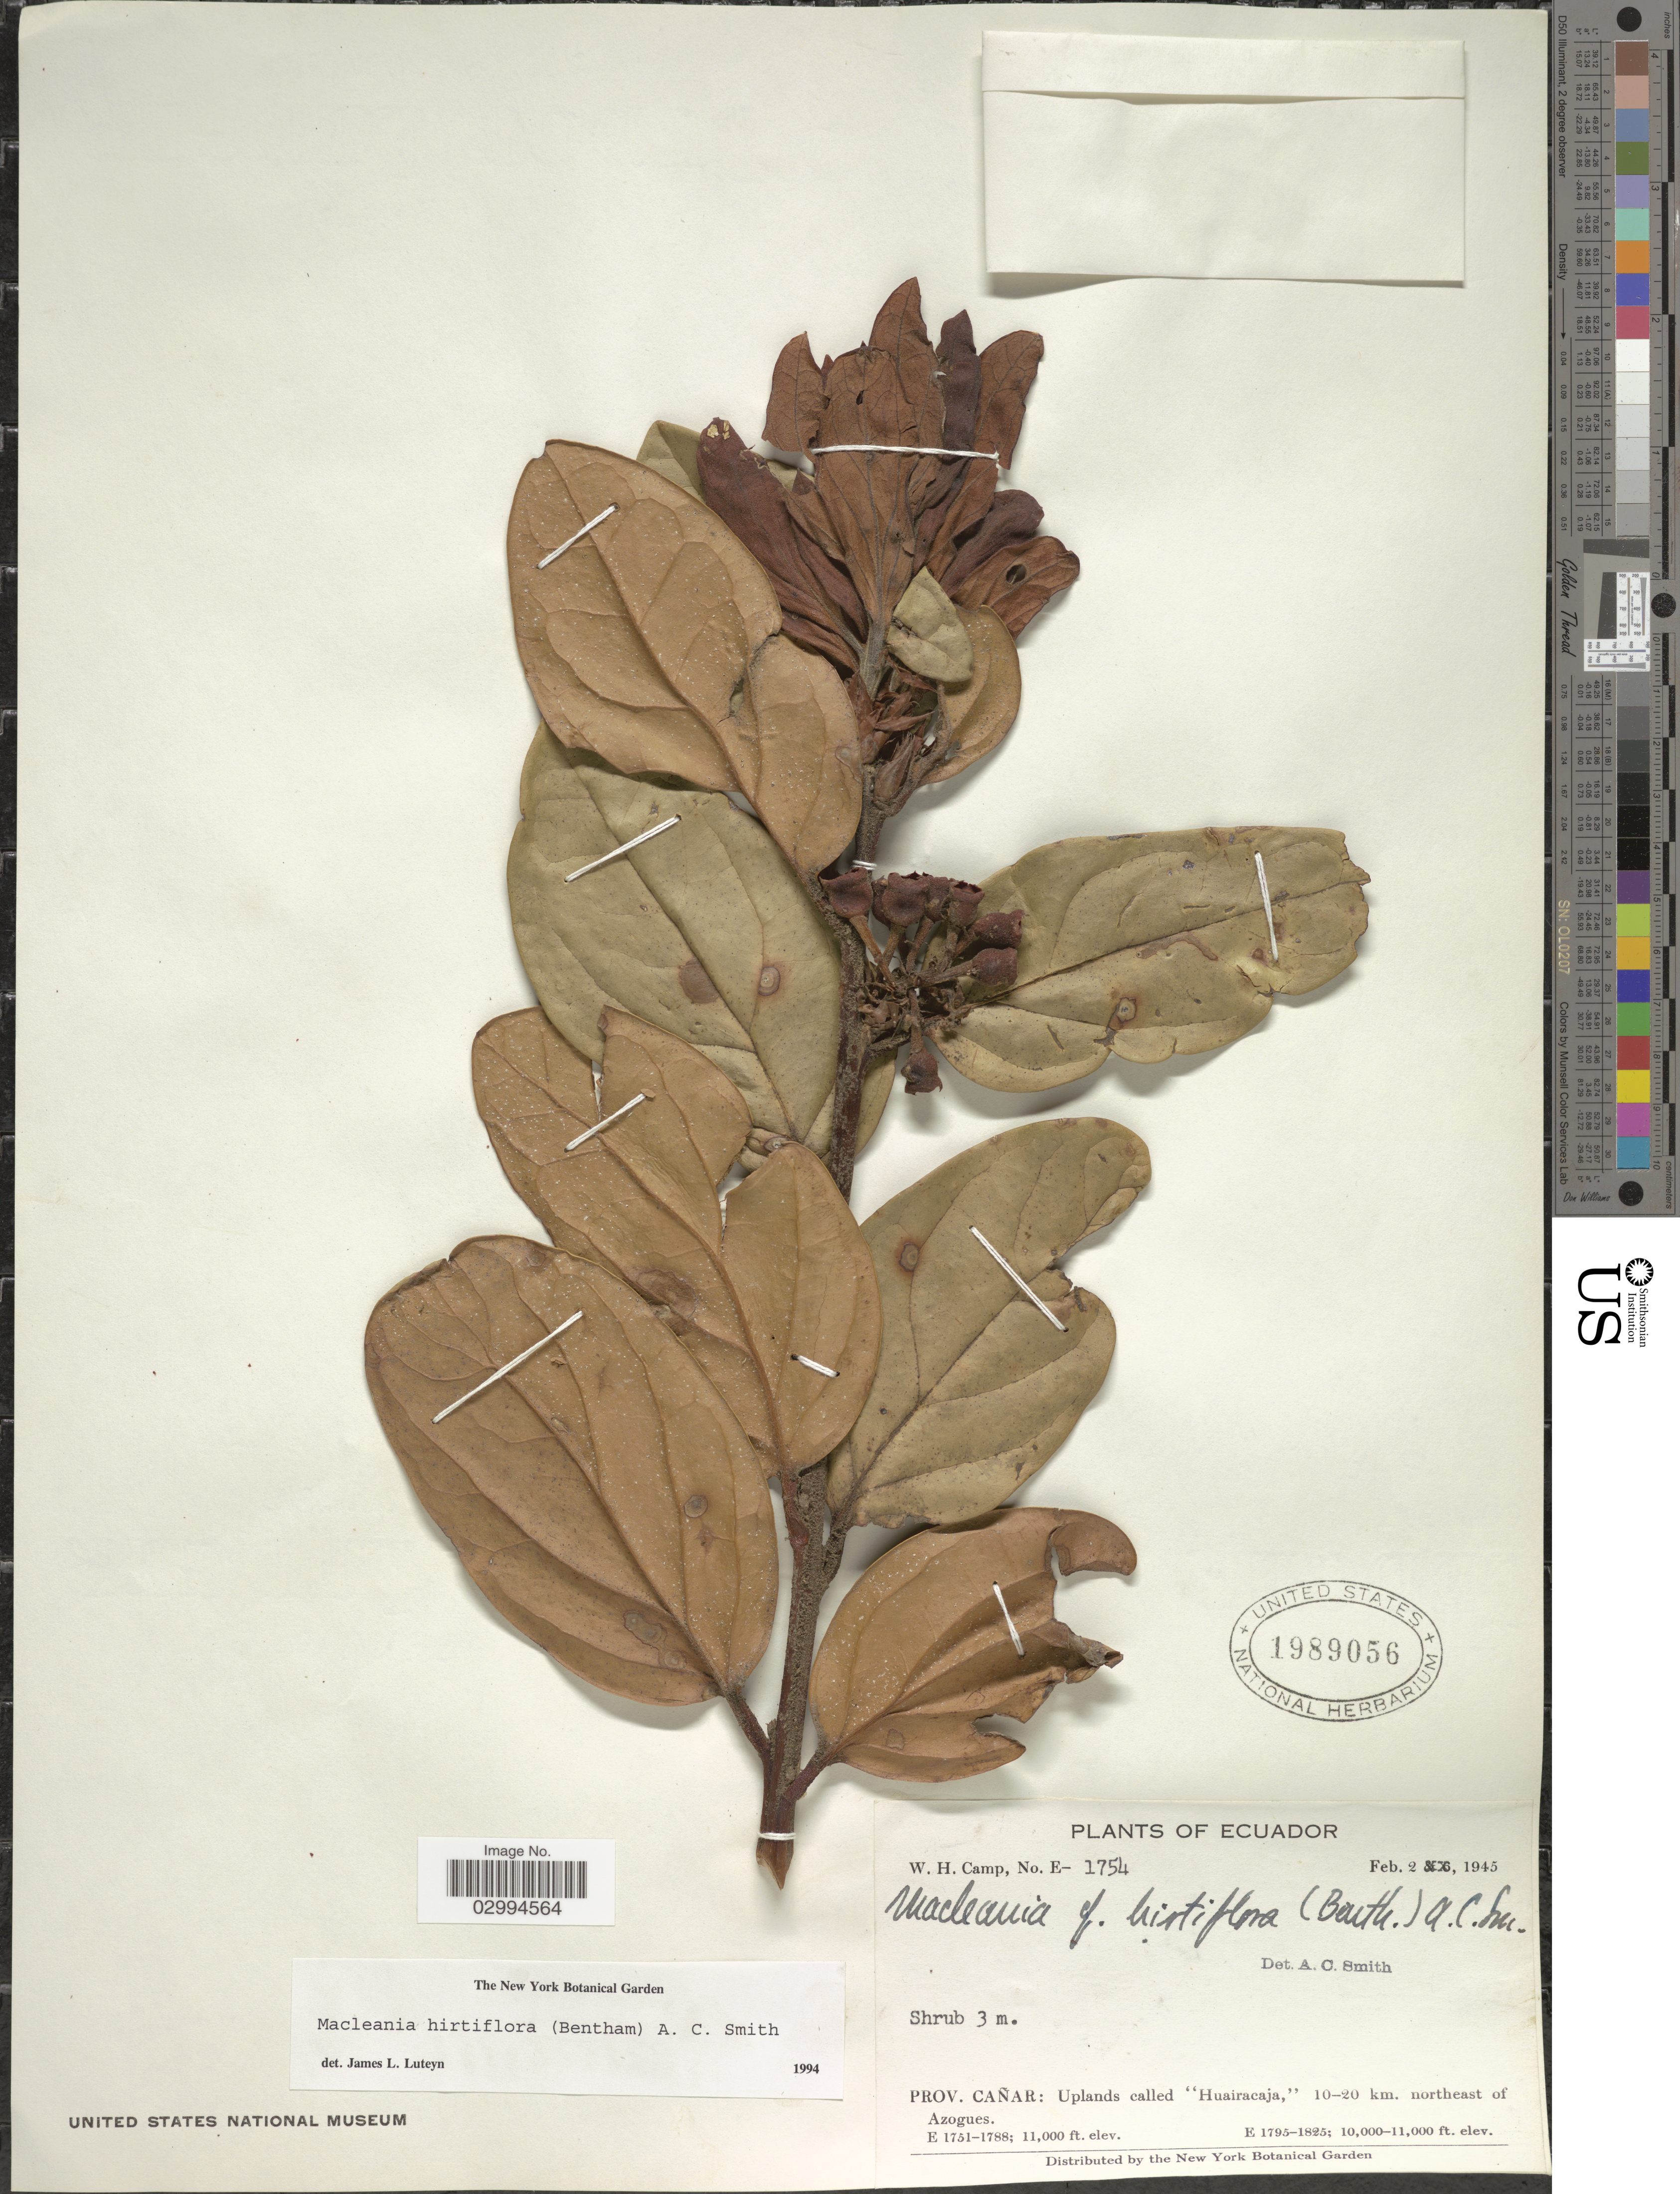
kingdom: Plantae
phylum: Tracheophyta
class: Magnoliopsida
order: Ericales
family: Ericaceae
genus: Macleania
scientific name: Macleania hirtiflora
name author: (Benth.) A.C. Sm.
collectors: W. H. Camp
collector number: E-1754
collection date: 1945-02-02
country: Ecuador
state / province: Cañar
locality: Uplands called "Huairacaja," 10-20 km. northeast of Azogues.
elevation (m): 3353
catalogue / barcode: US 1989056